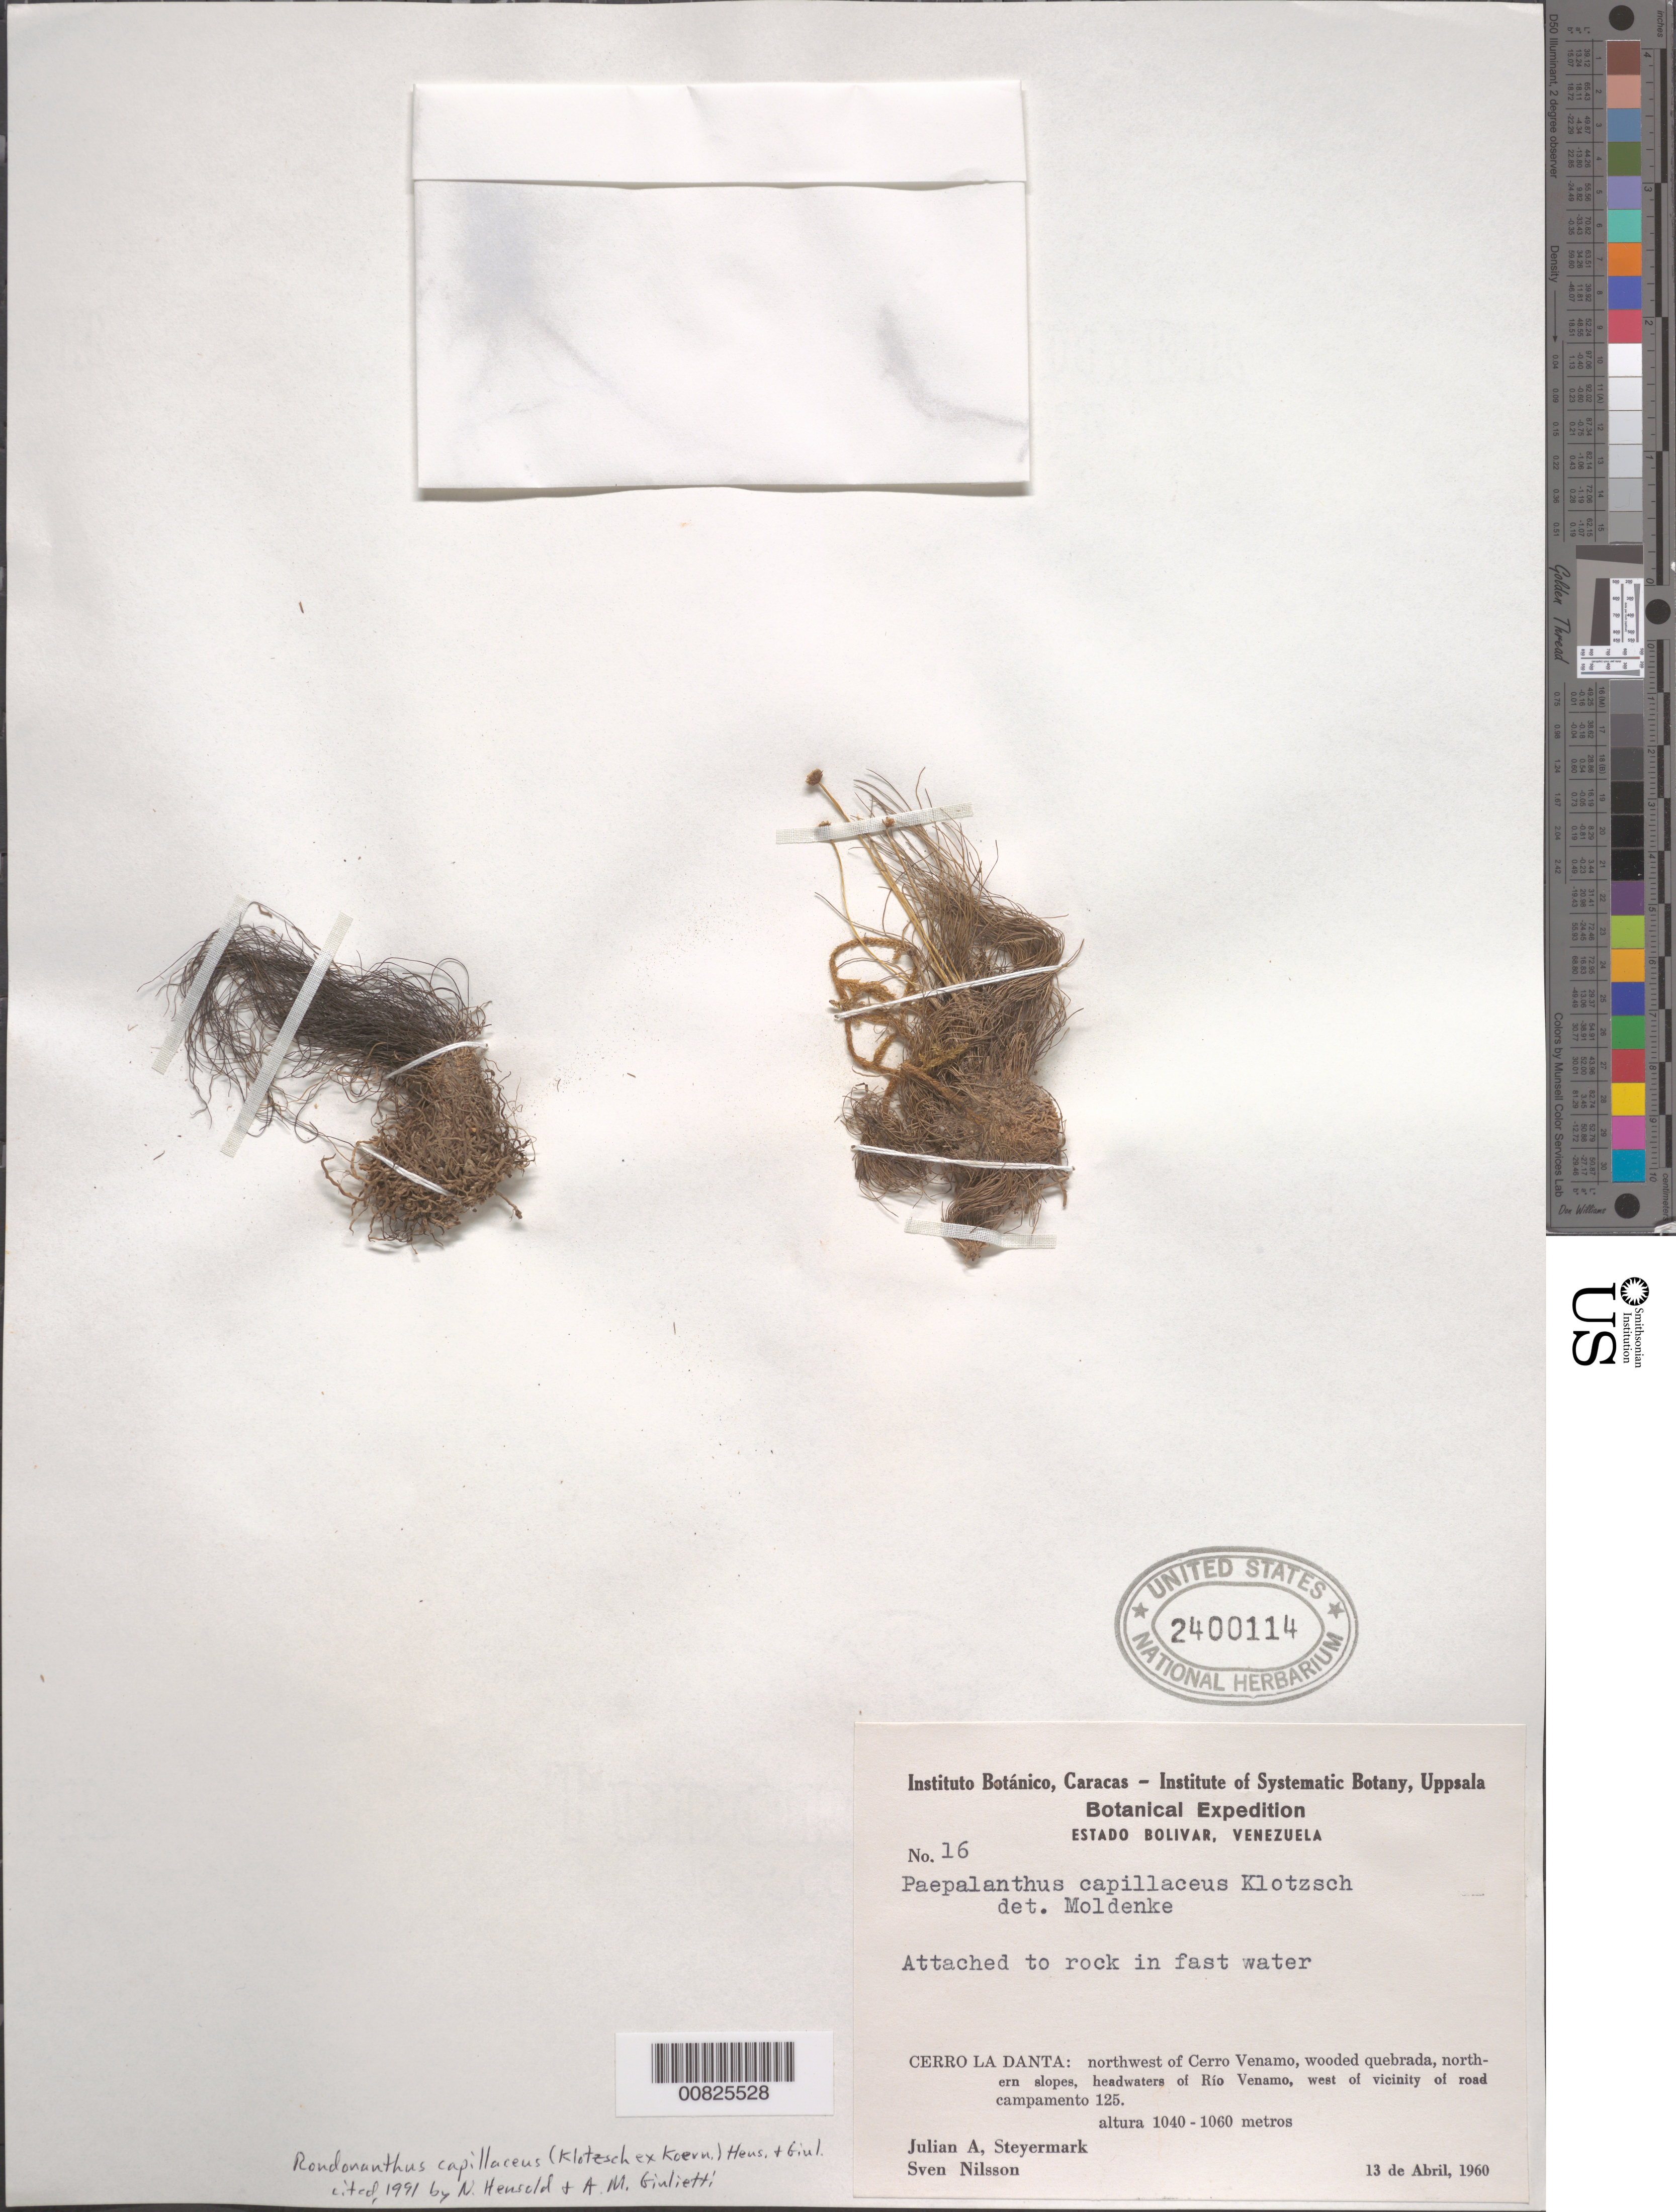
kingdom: Plantae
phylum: Tracheophyta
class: Liliopsida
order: Poales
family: Eriocaulaceae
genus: Rondonanthus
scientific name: Rondonanthus capillaceus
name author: (Klotzsch ex Körn.) Hensold & Giul.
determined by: Giulietti, A. M.; Hensold, N.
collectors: J. Steyermark & S. Nilsson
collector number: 60 16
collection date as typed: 13-Apr-60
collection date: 1960-04-13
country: Venezuela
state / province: Bolívar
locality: Río Venamo headwaters, W of vic of road campamento 125, on northern slopes of Cerro La Danta, NW of cerro Venamo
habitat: Attached to rock in fast water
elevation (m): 1040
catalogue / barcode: US 2400114